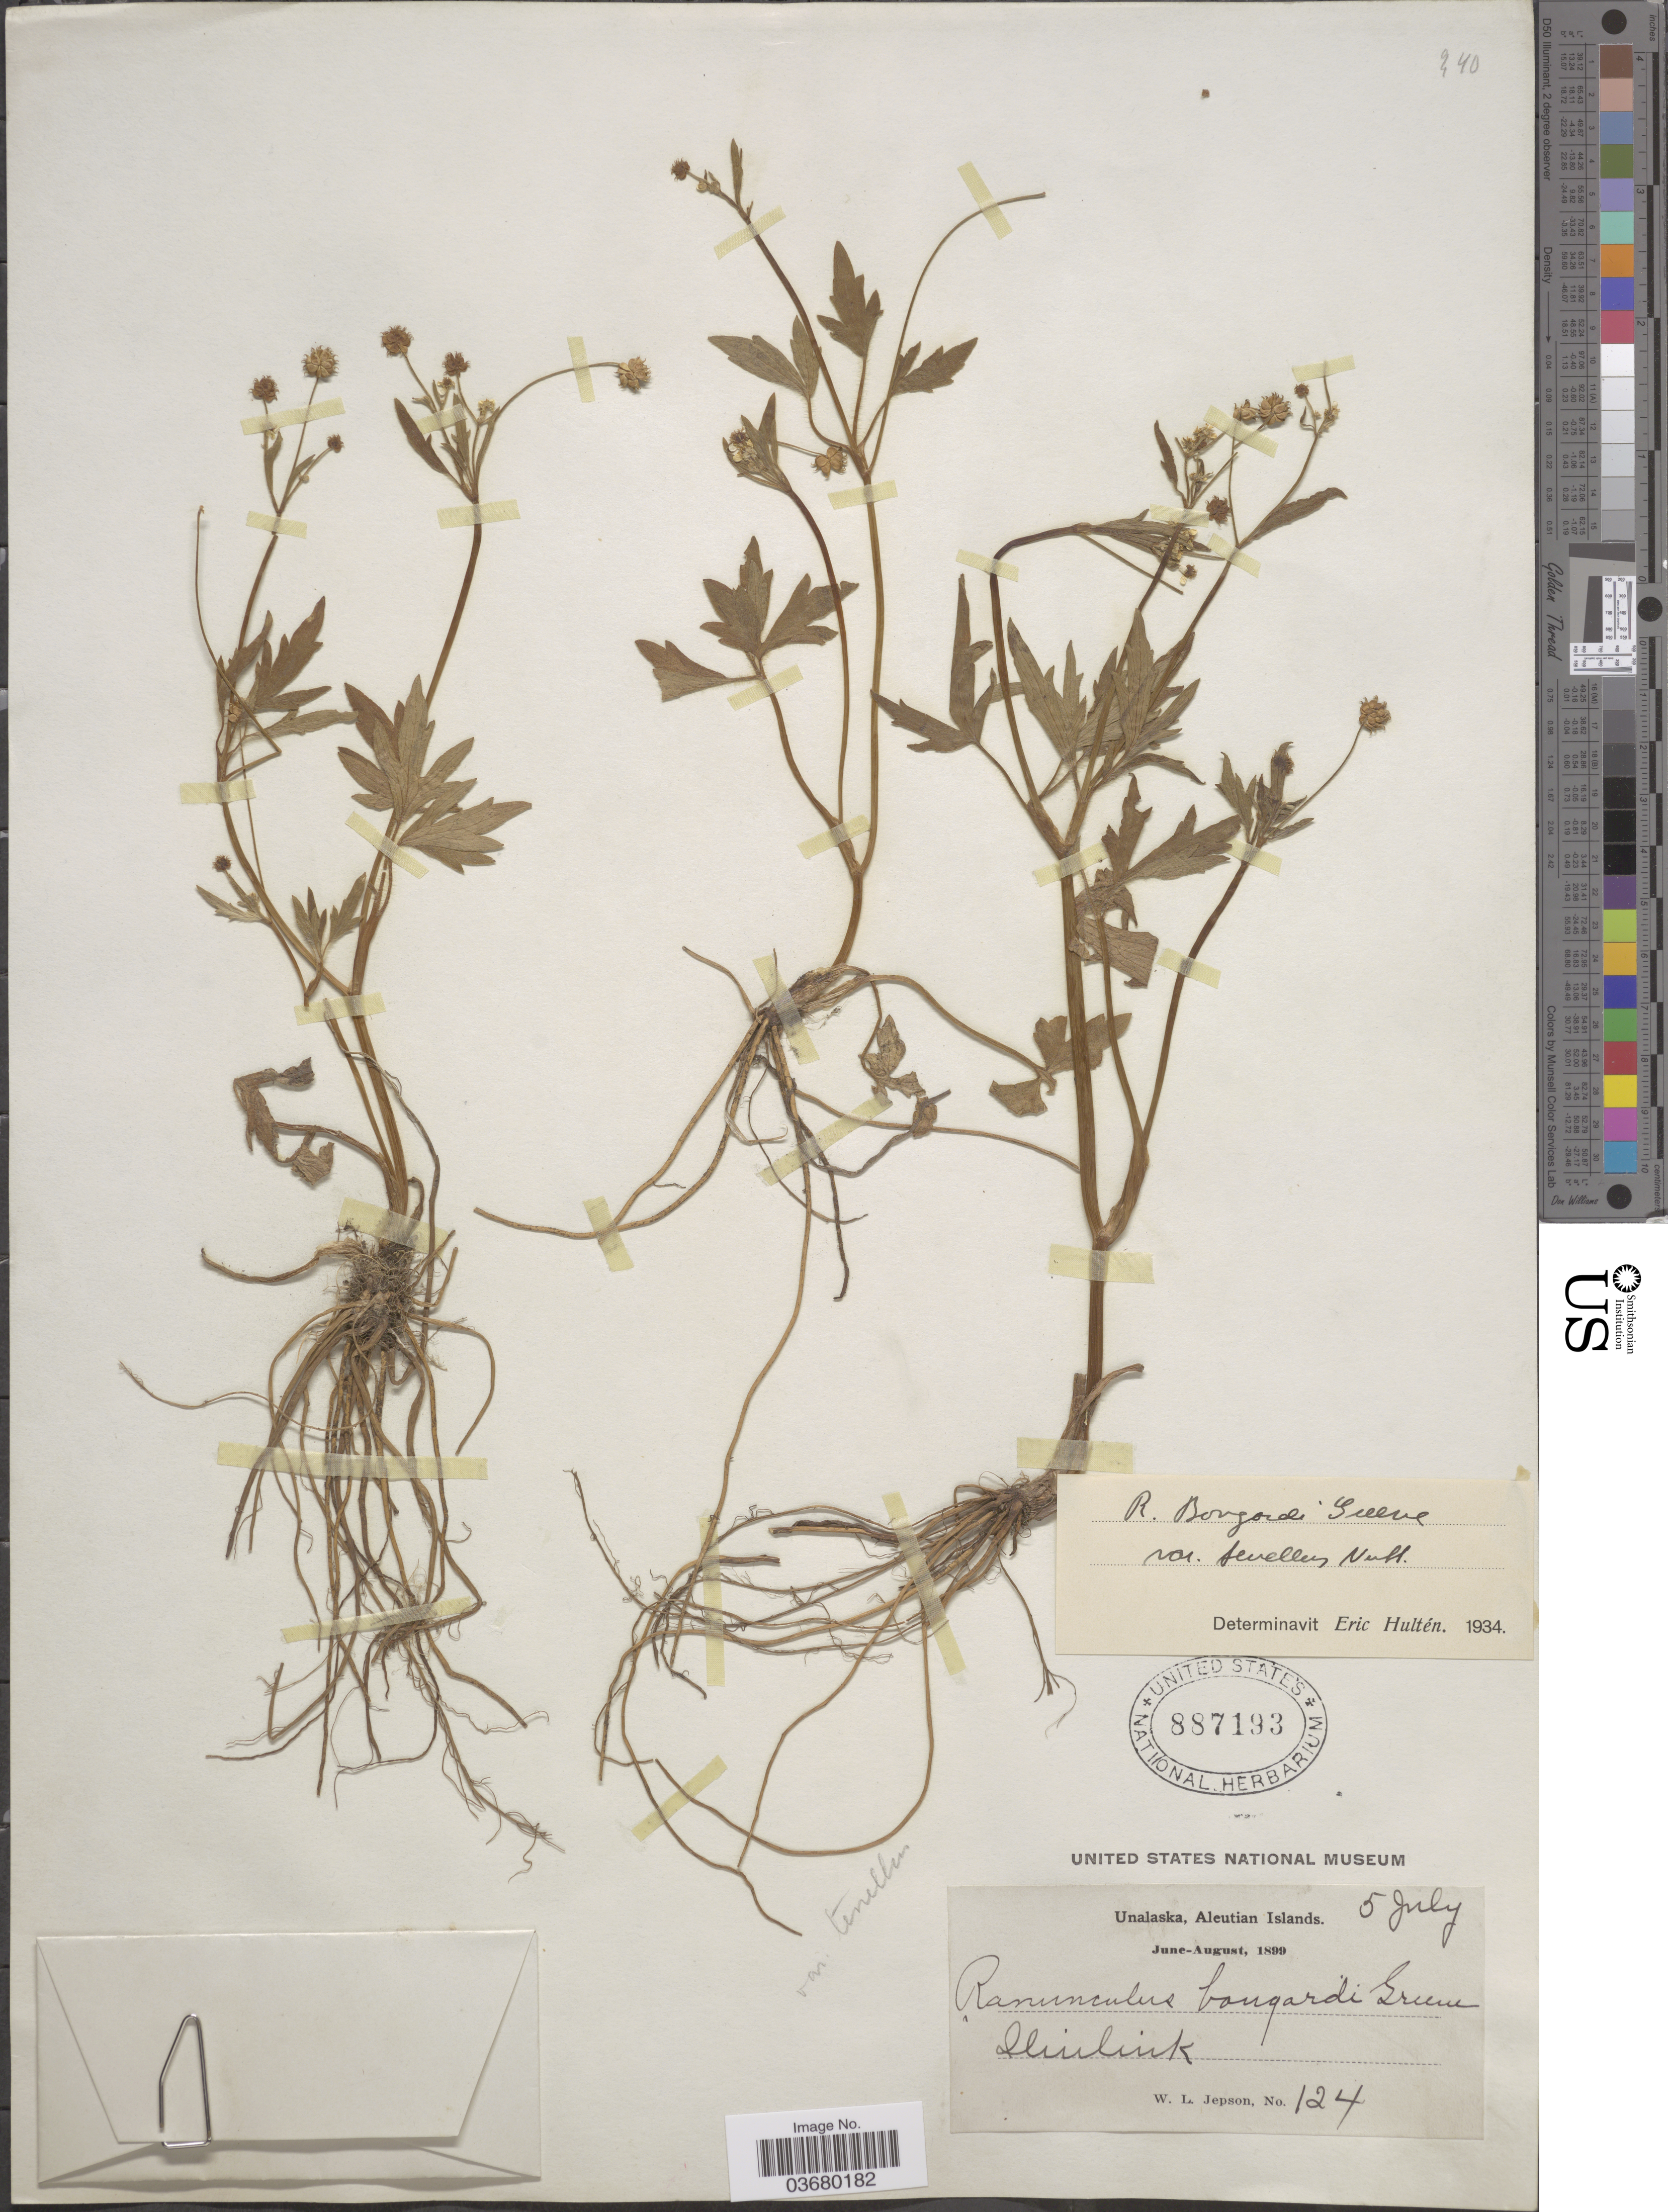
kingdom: Plantae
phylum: Tracheophyta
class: Magnoliopsida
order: Ranunculales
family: Ranunculaceae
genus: Ranunculus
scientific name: Ranunculus bongardii var. tenellus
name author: (A. Gray) Greene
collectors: W. L. Jepson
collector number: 124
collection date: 1899-07-05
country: United States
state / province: Alaska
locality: Unalaska, Aleutian Islands. Iliuliuk.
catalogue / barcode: US 887193